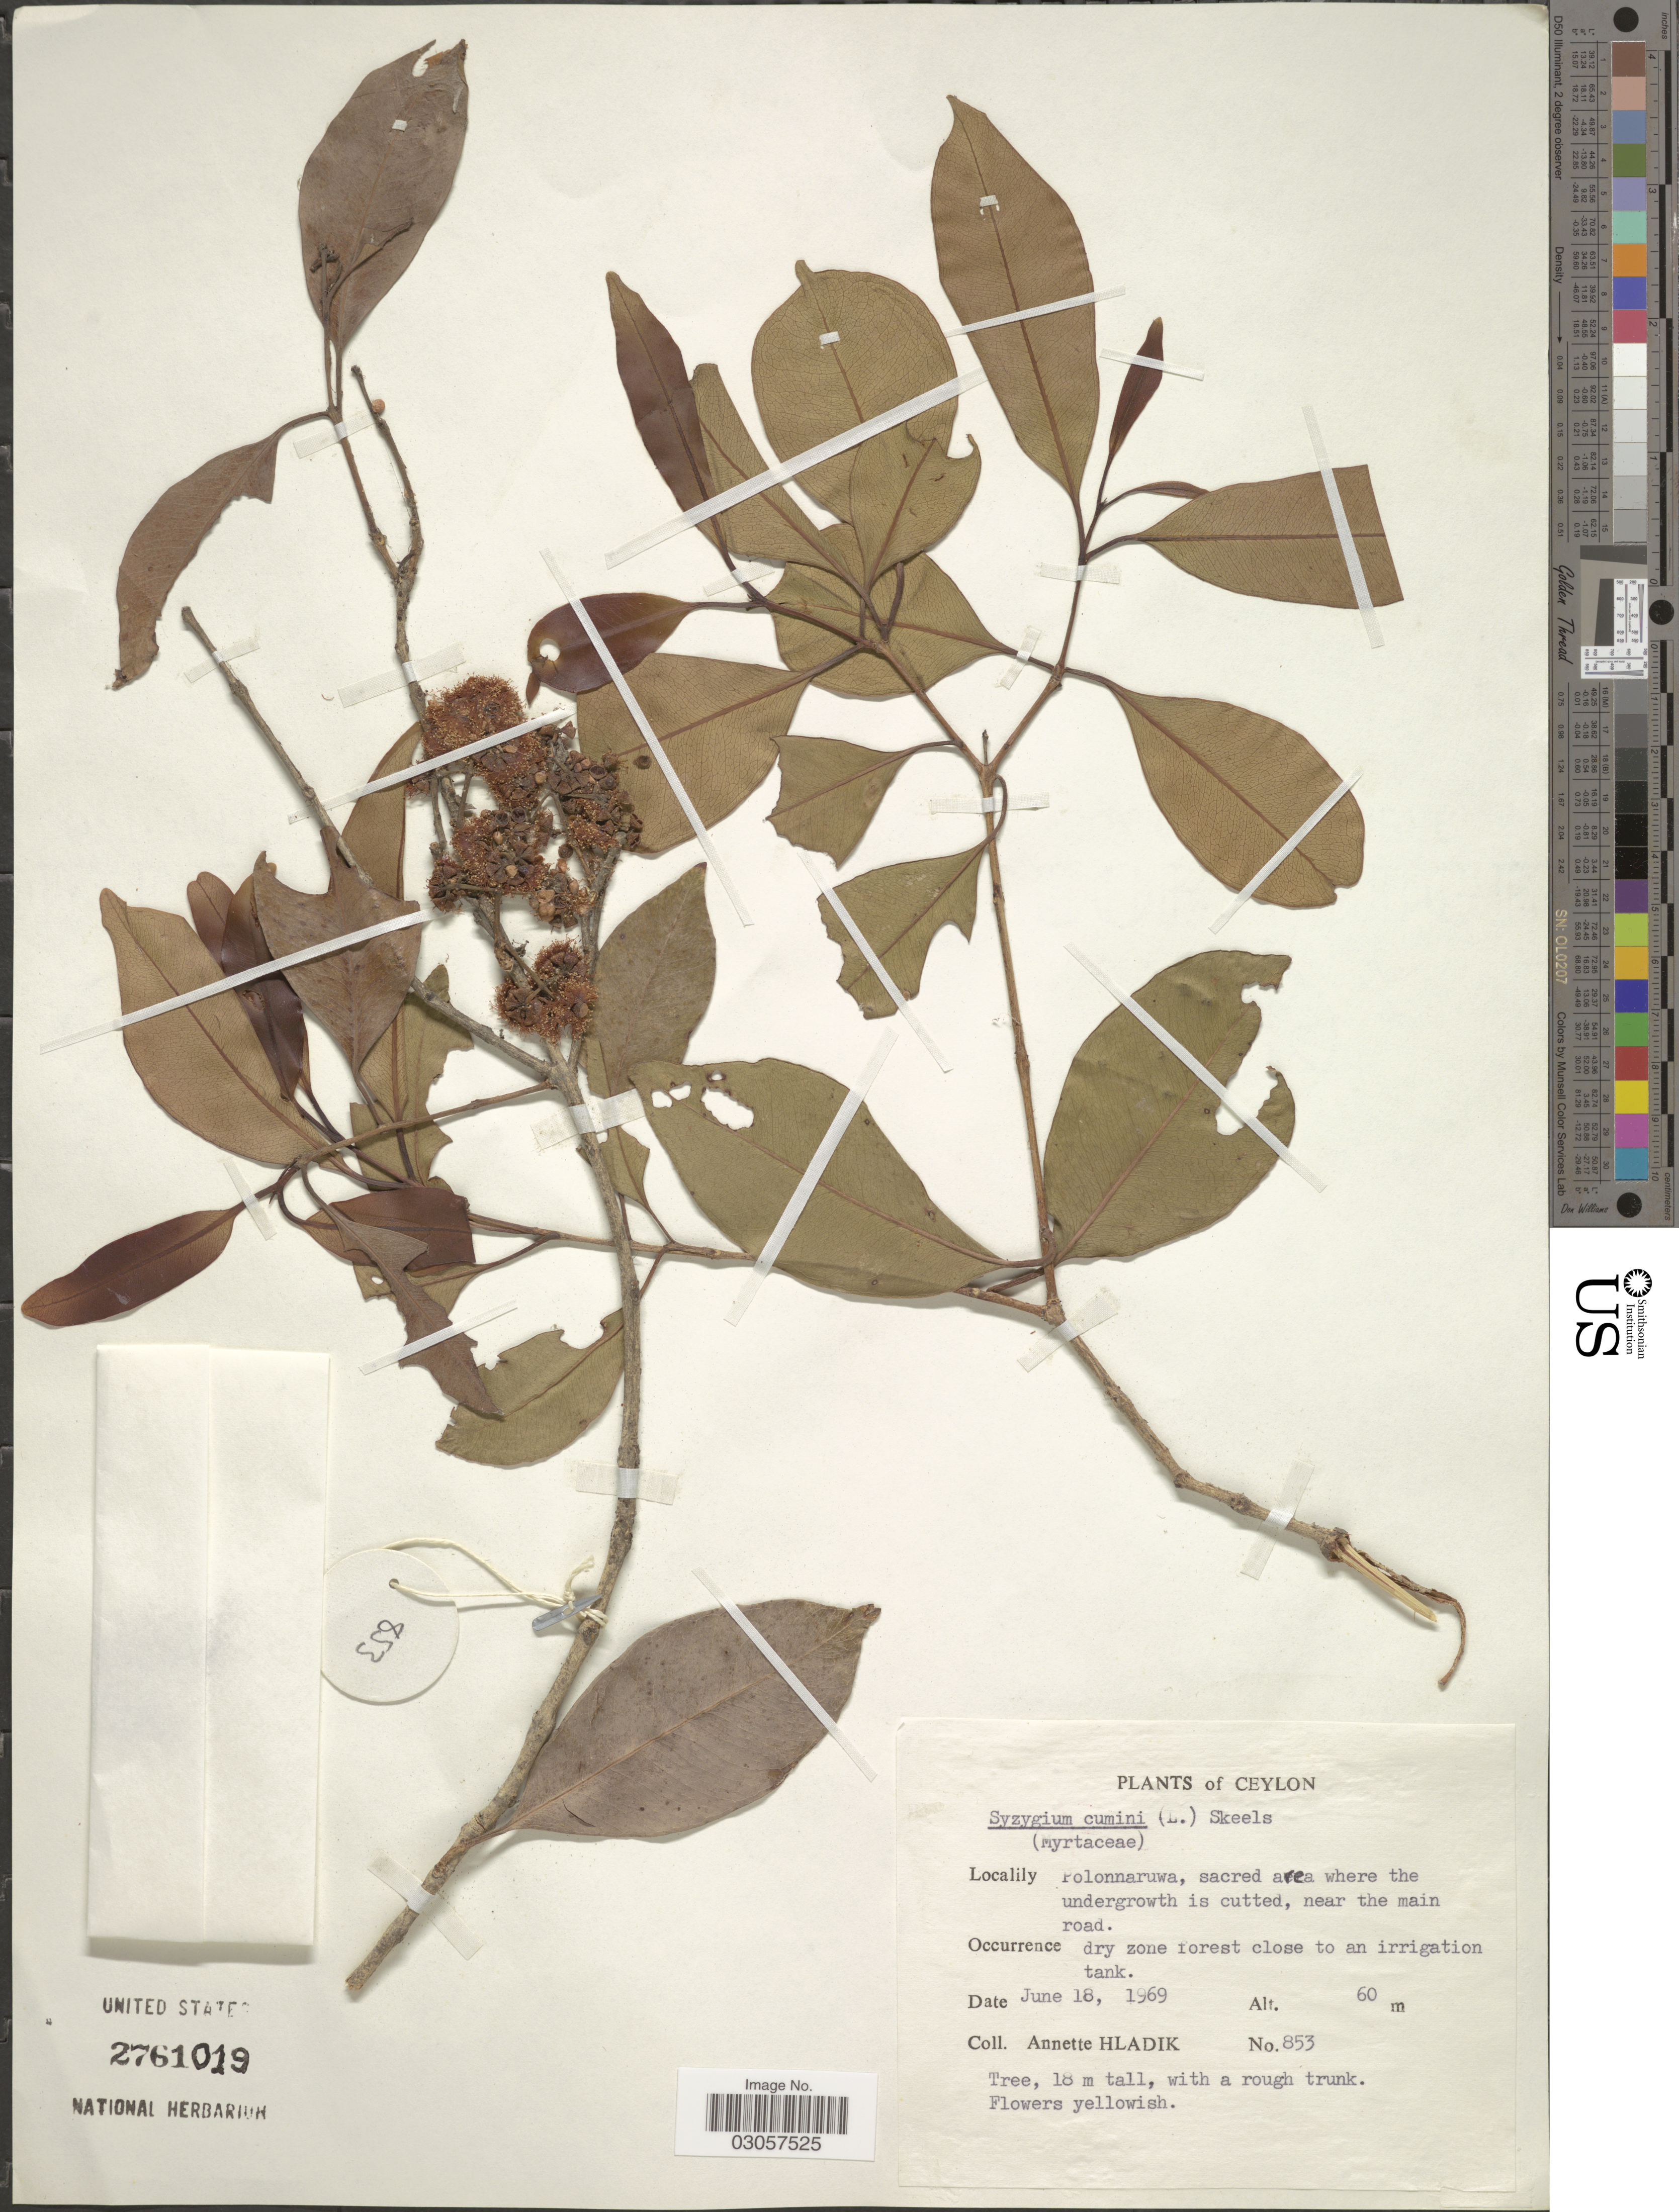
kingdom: Plantae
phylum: Tracheophyta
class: Magnoliopsida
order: Myrtales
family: Myrtaceae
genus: Syzygium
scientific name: Syzygium cumini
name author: (L.) Skeels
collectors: A. Hladik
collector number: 853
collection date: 1969-06-18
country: Sri Lanka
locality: Ceylon, Polonnaruwa, sacred area where the undergrowth is cutted, near the main road.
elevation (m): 60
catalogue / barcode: US 2761019